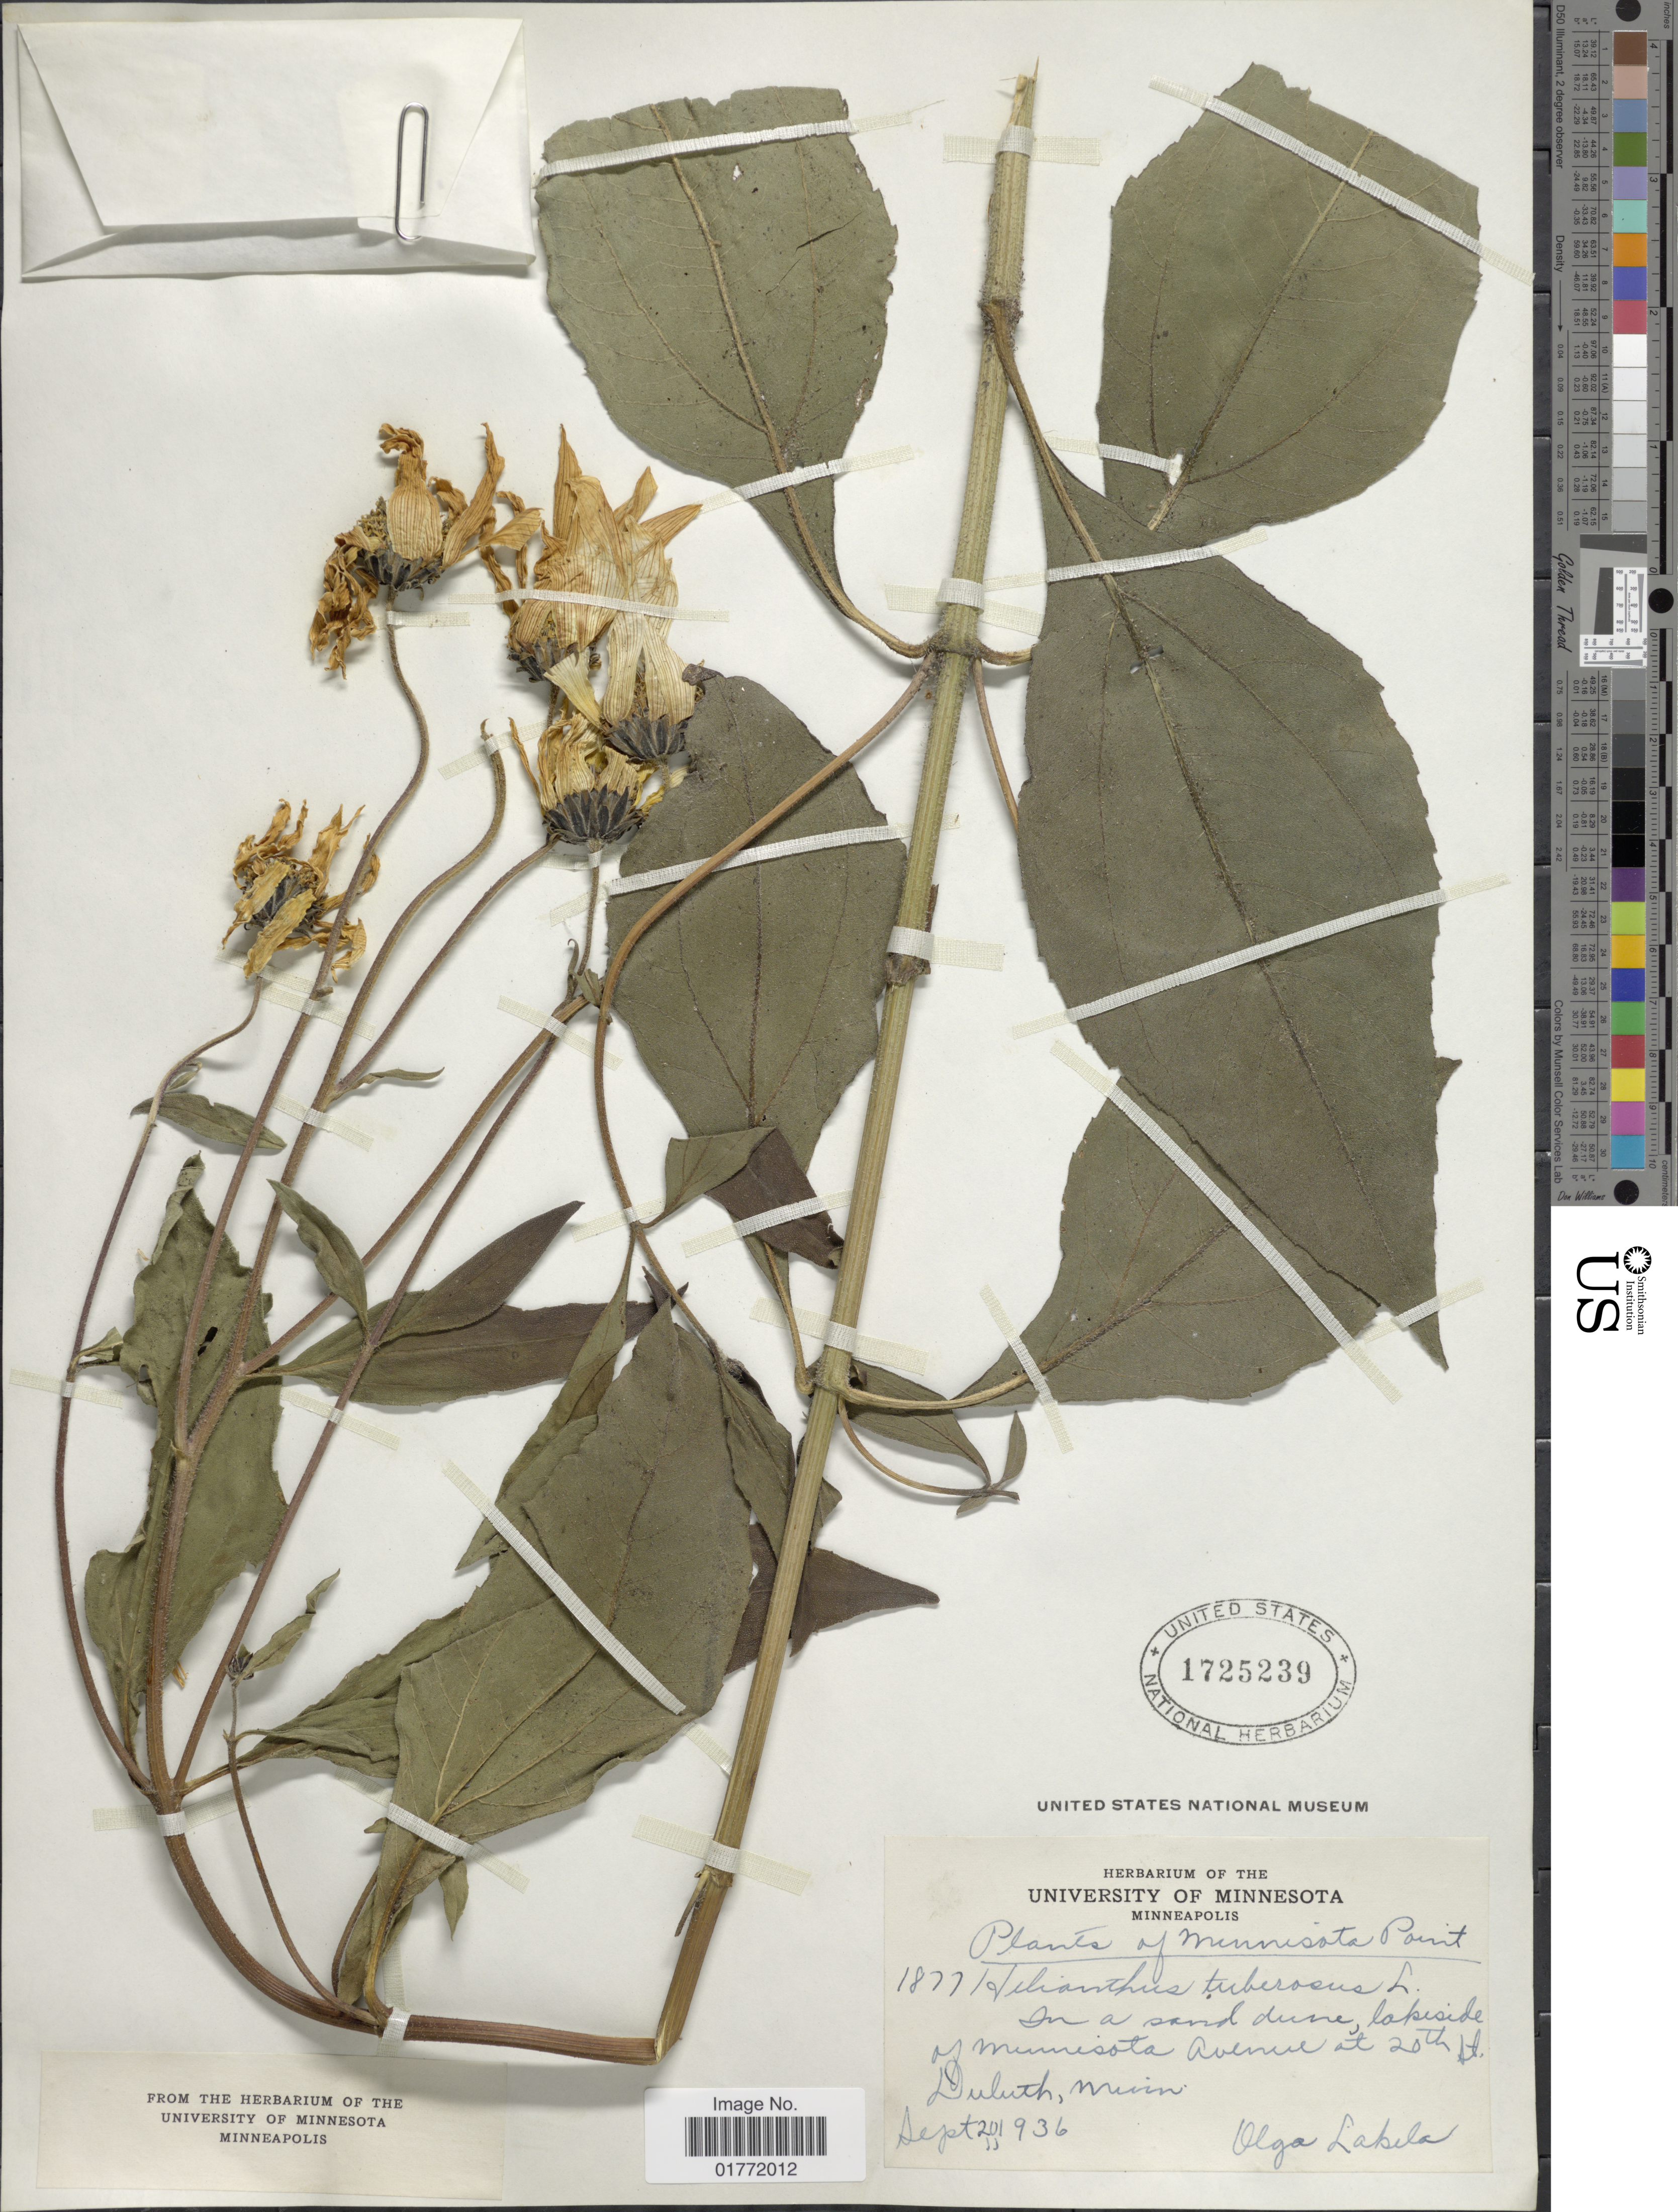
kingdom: Plantae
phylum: Tracheophyta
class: Magnoliopsida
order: Asterales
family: Asteraceae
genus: Helianthus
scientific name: Helianthus tuberosus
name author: L.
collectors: O. K. Lakela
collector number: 1877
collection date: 1936-09-20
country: United States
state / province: Minnesota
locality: In a sand dune, lakeside of Minnesota Avenue at 20th St. Duluth, Minn.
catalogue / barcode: US 1725239